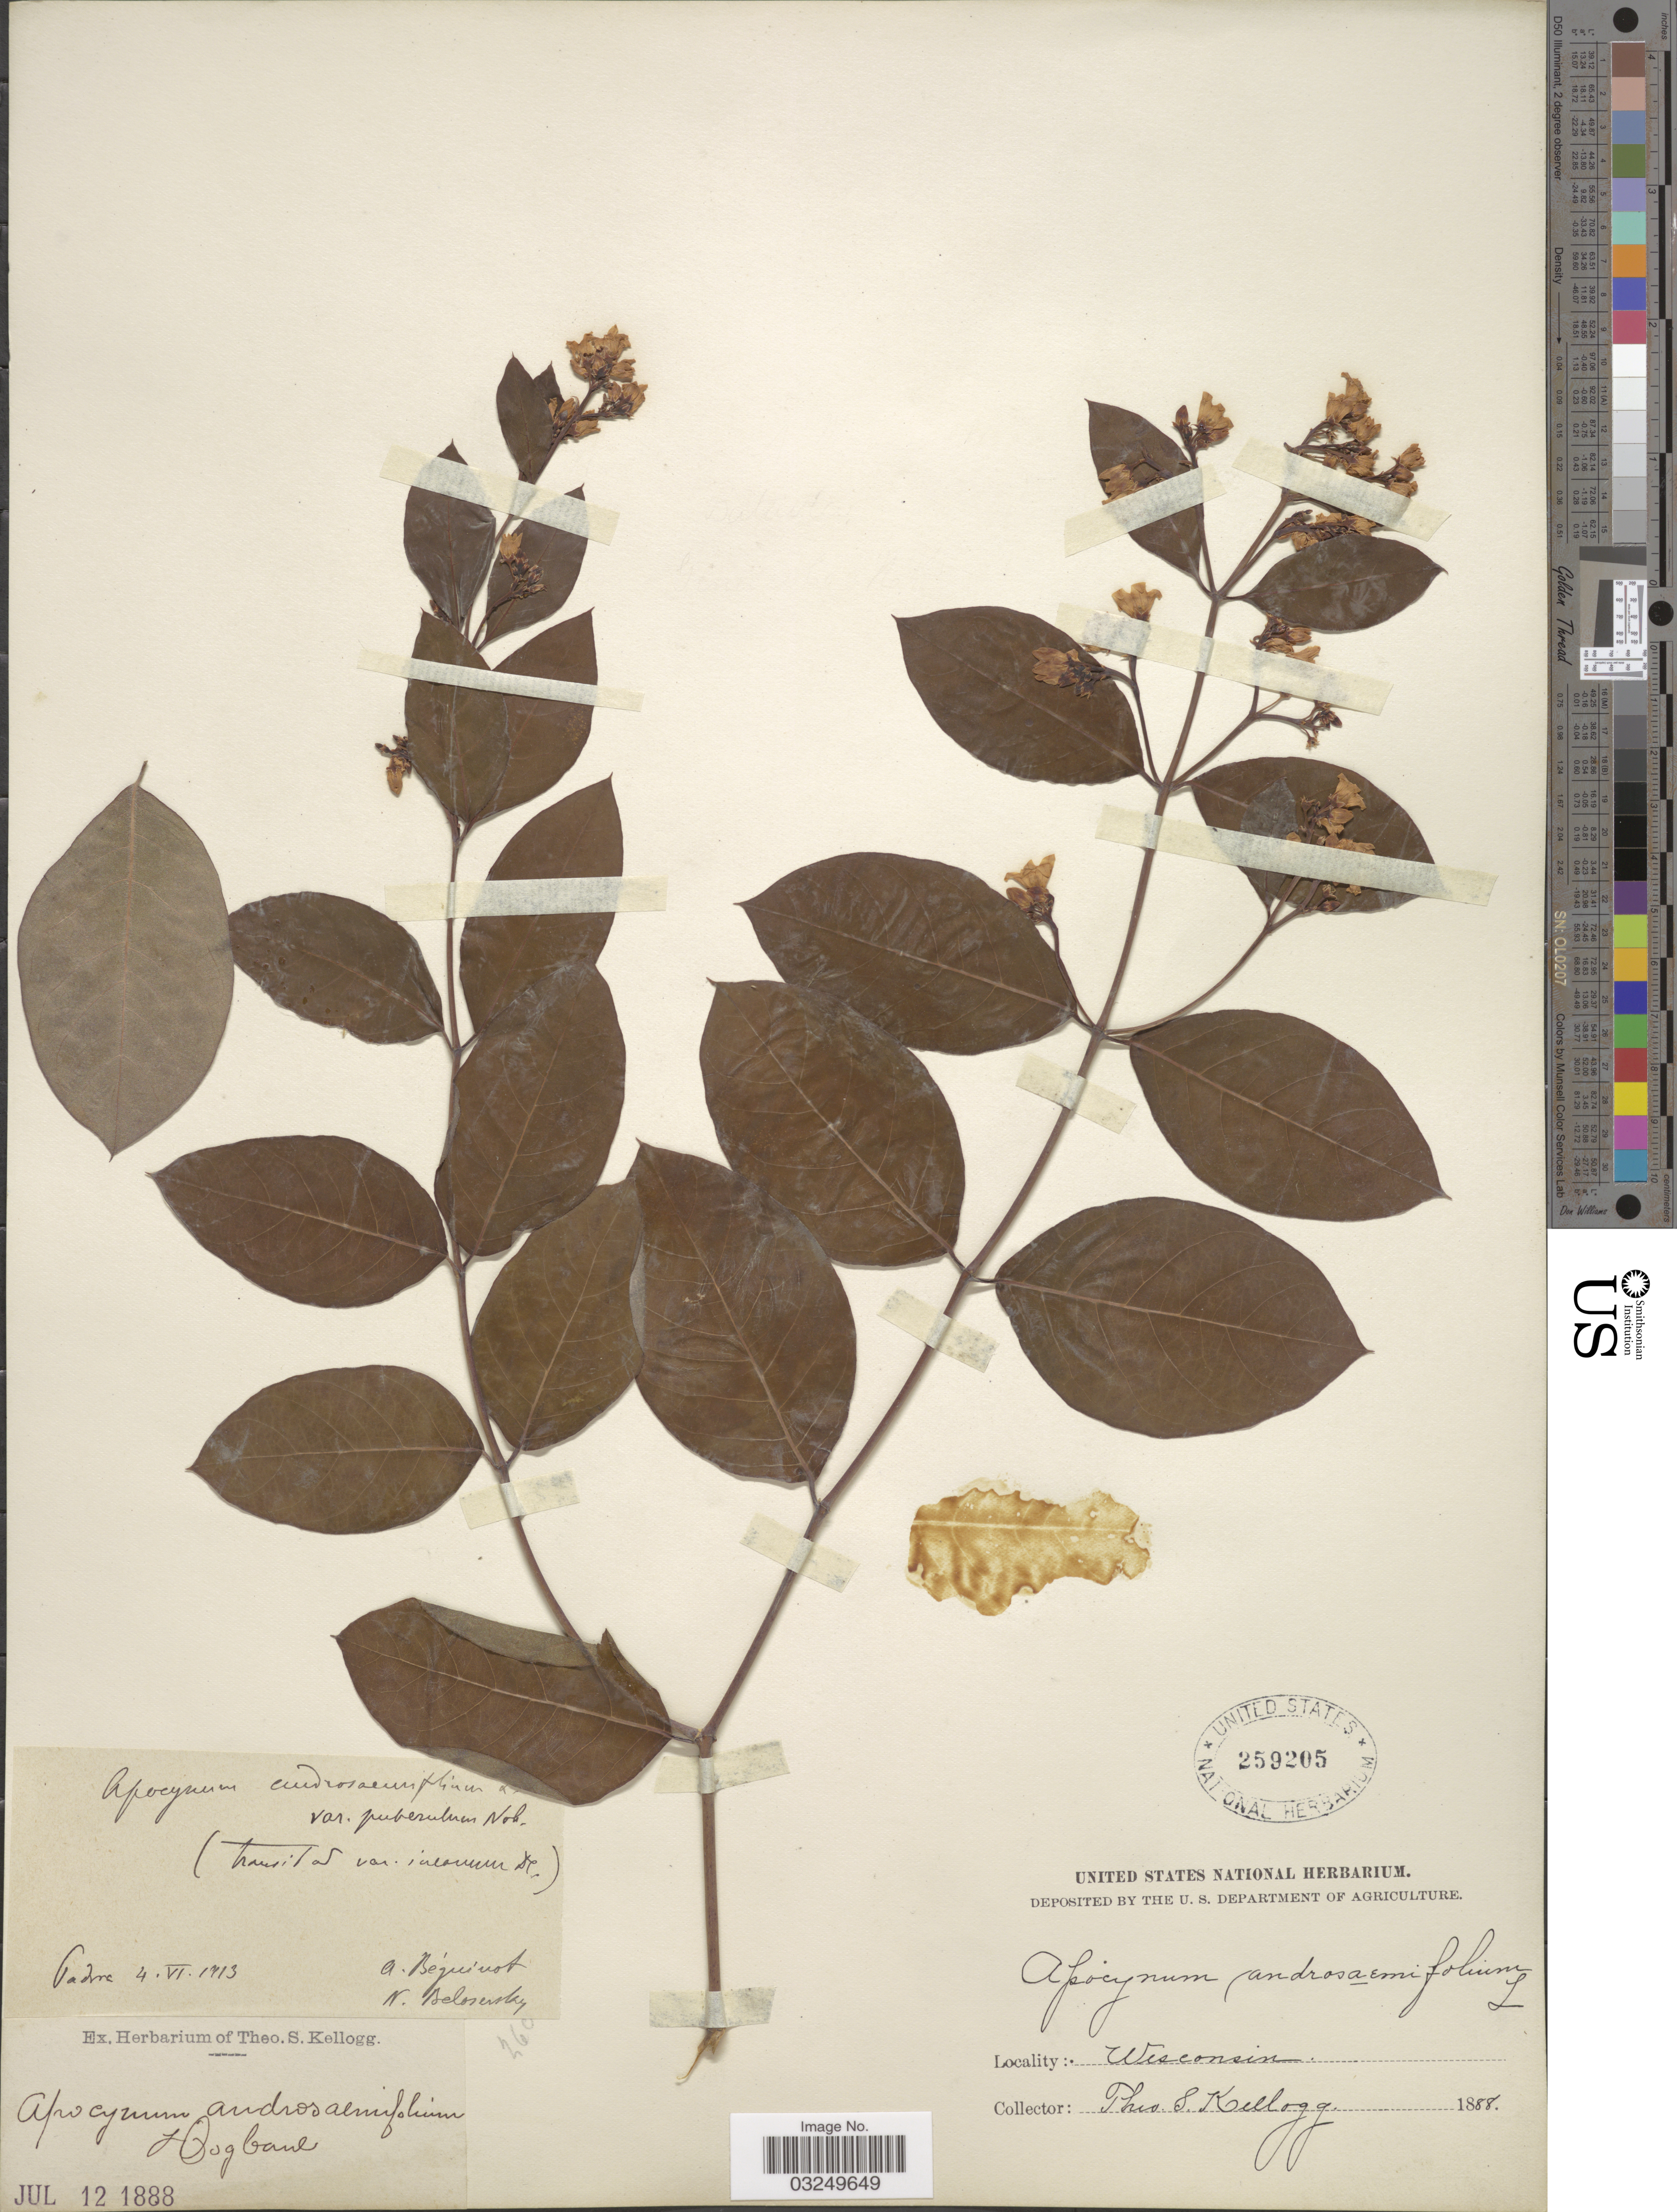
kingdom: Plantae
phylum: Tracheophyta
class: Magnoliopsida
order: Gentianales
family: Apocynaceae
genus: Apocynum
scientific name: Apocynum androsaemifolium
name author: L.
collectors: T. S. Kellogg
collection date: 1888-07-12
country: United States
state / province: Wisconsin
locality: Hogbane.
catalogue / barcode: US 259205